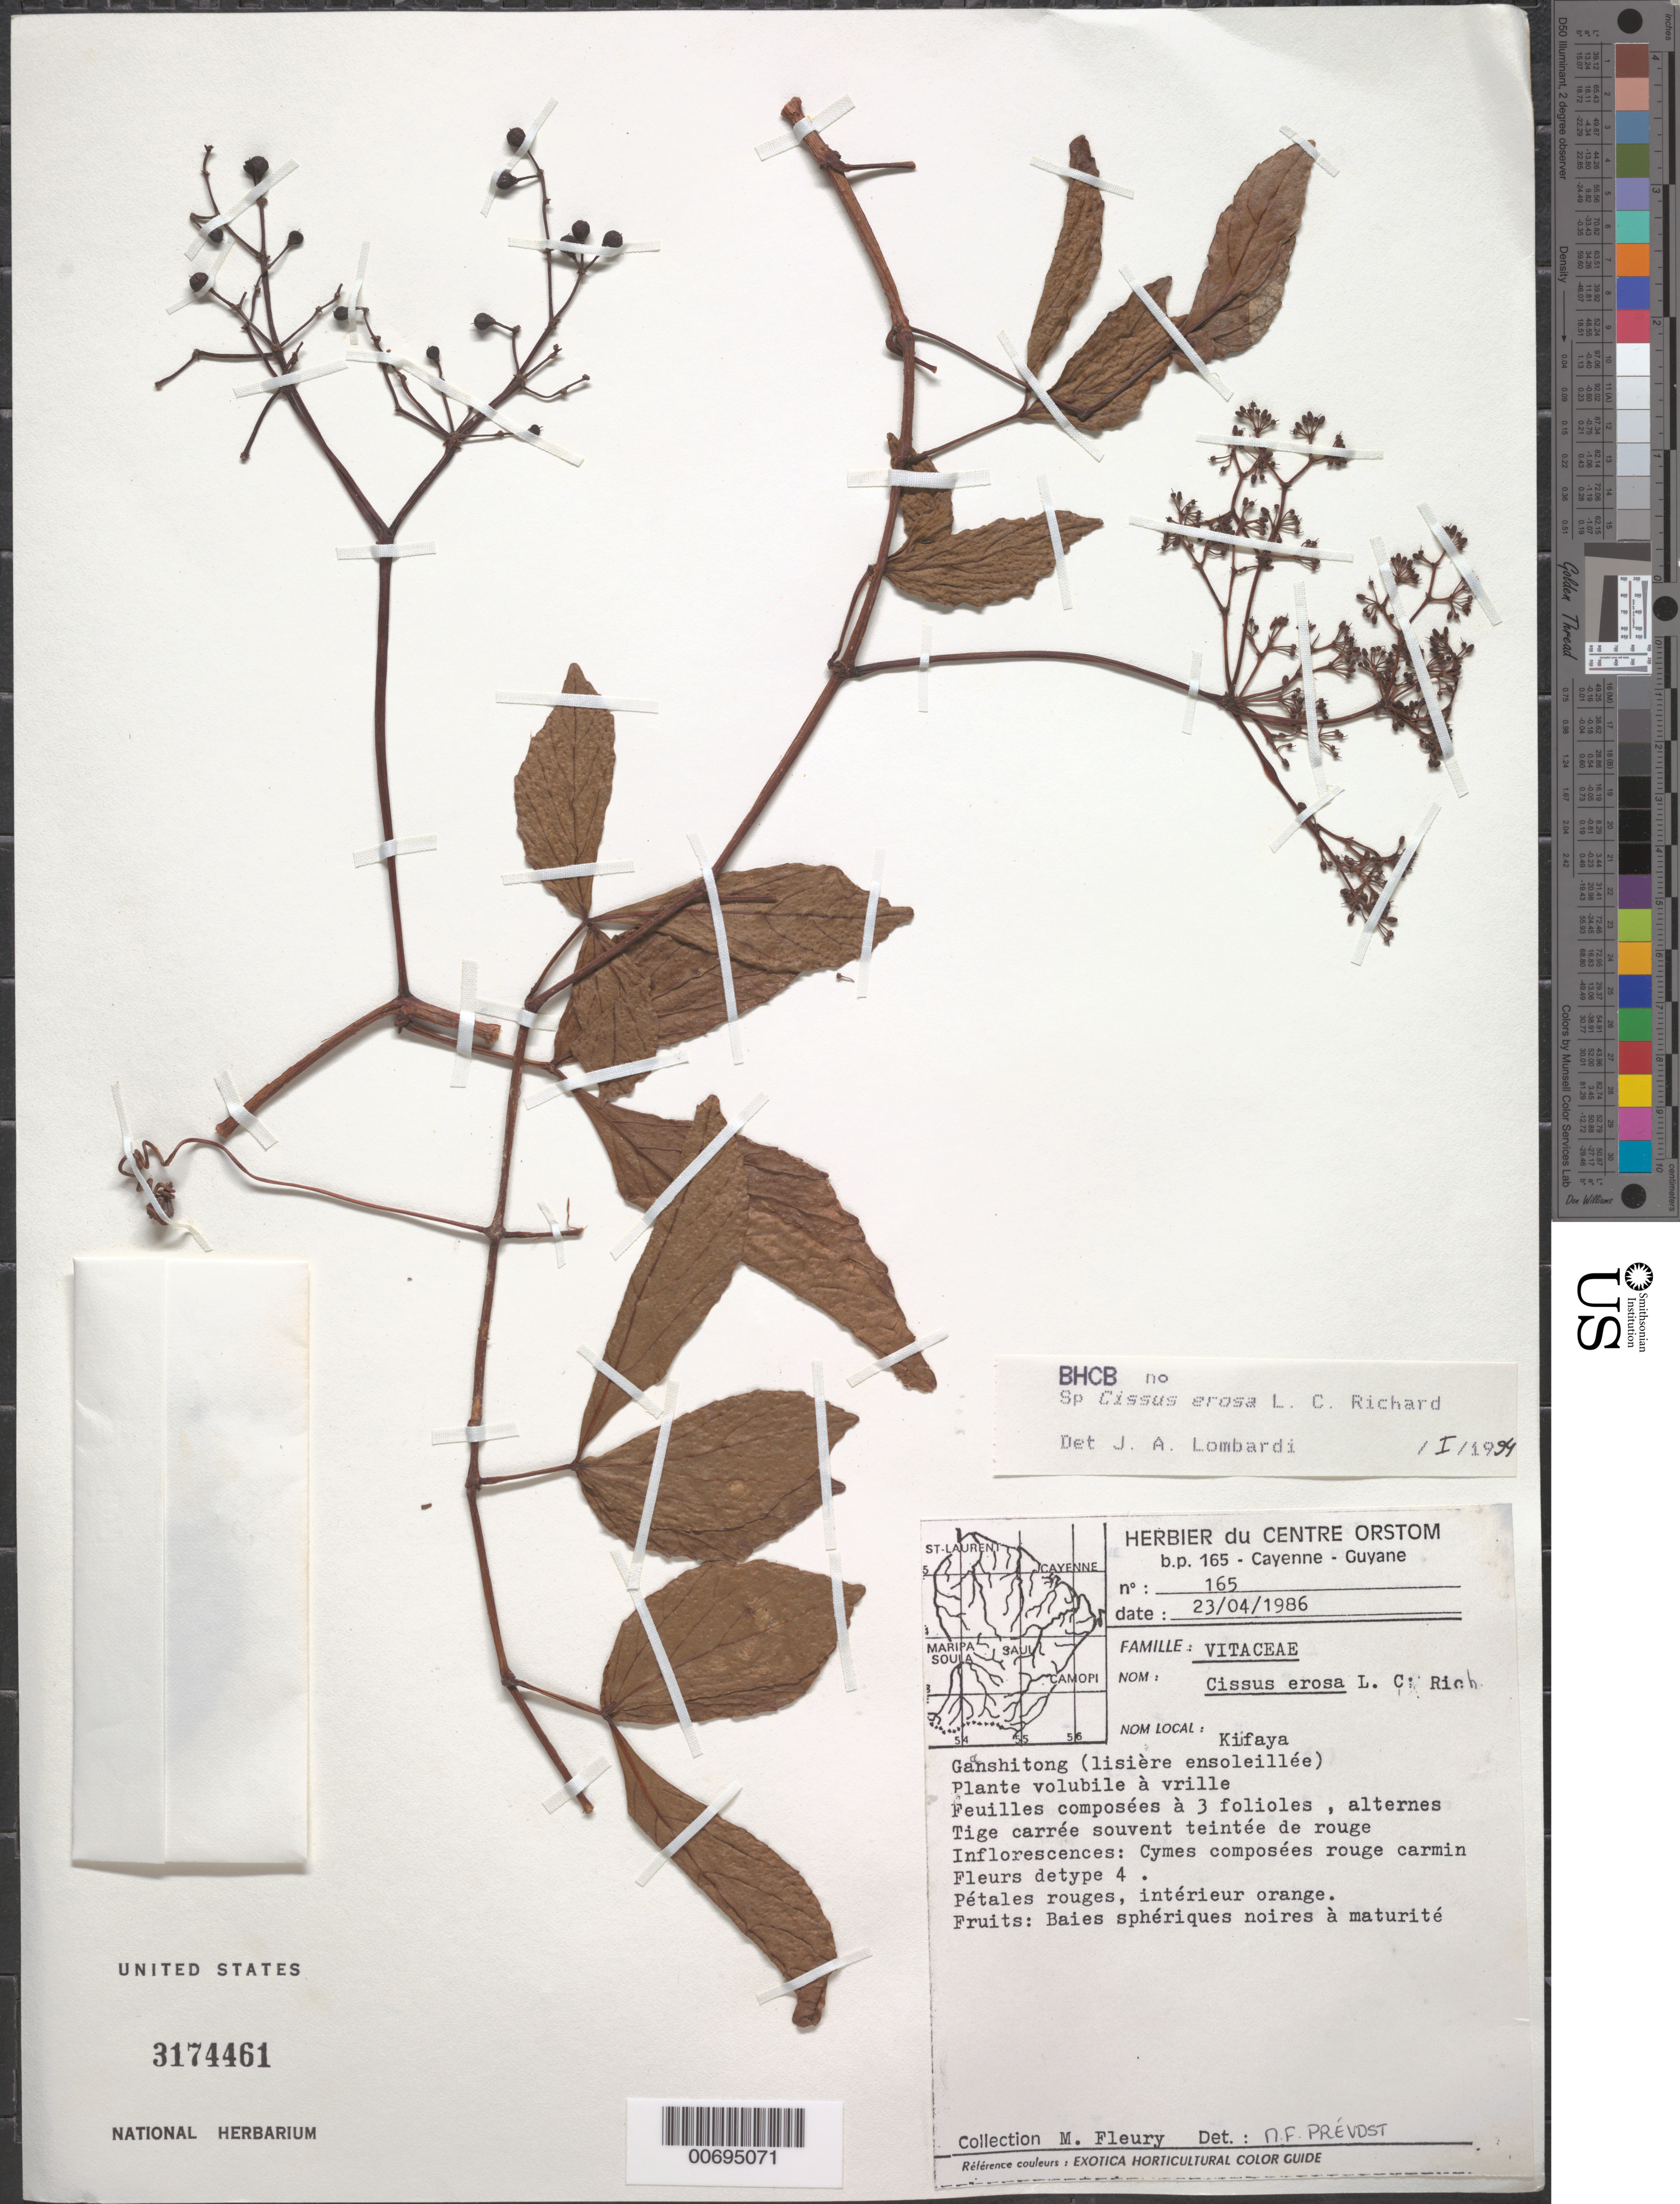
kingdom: Plantae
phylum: Tracheophyta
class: Magnoliopsida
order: Vitales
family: Vitaceae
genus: Cissus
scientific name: Cissus erosa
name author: Rich.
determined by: Lombardi, Julio A.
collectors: M. Fleury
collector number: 165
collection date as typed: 23-Apr-86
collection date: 1986-04-23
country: French Guiana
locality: Gaan Sitong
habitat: Lisière ensoleillee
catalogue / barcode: US 3174461